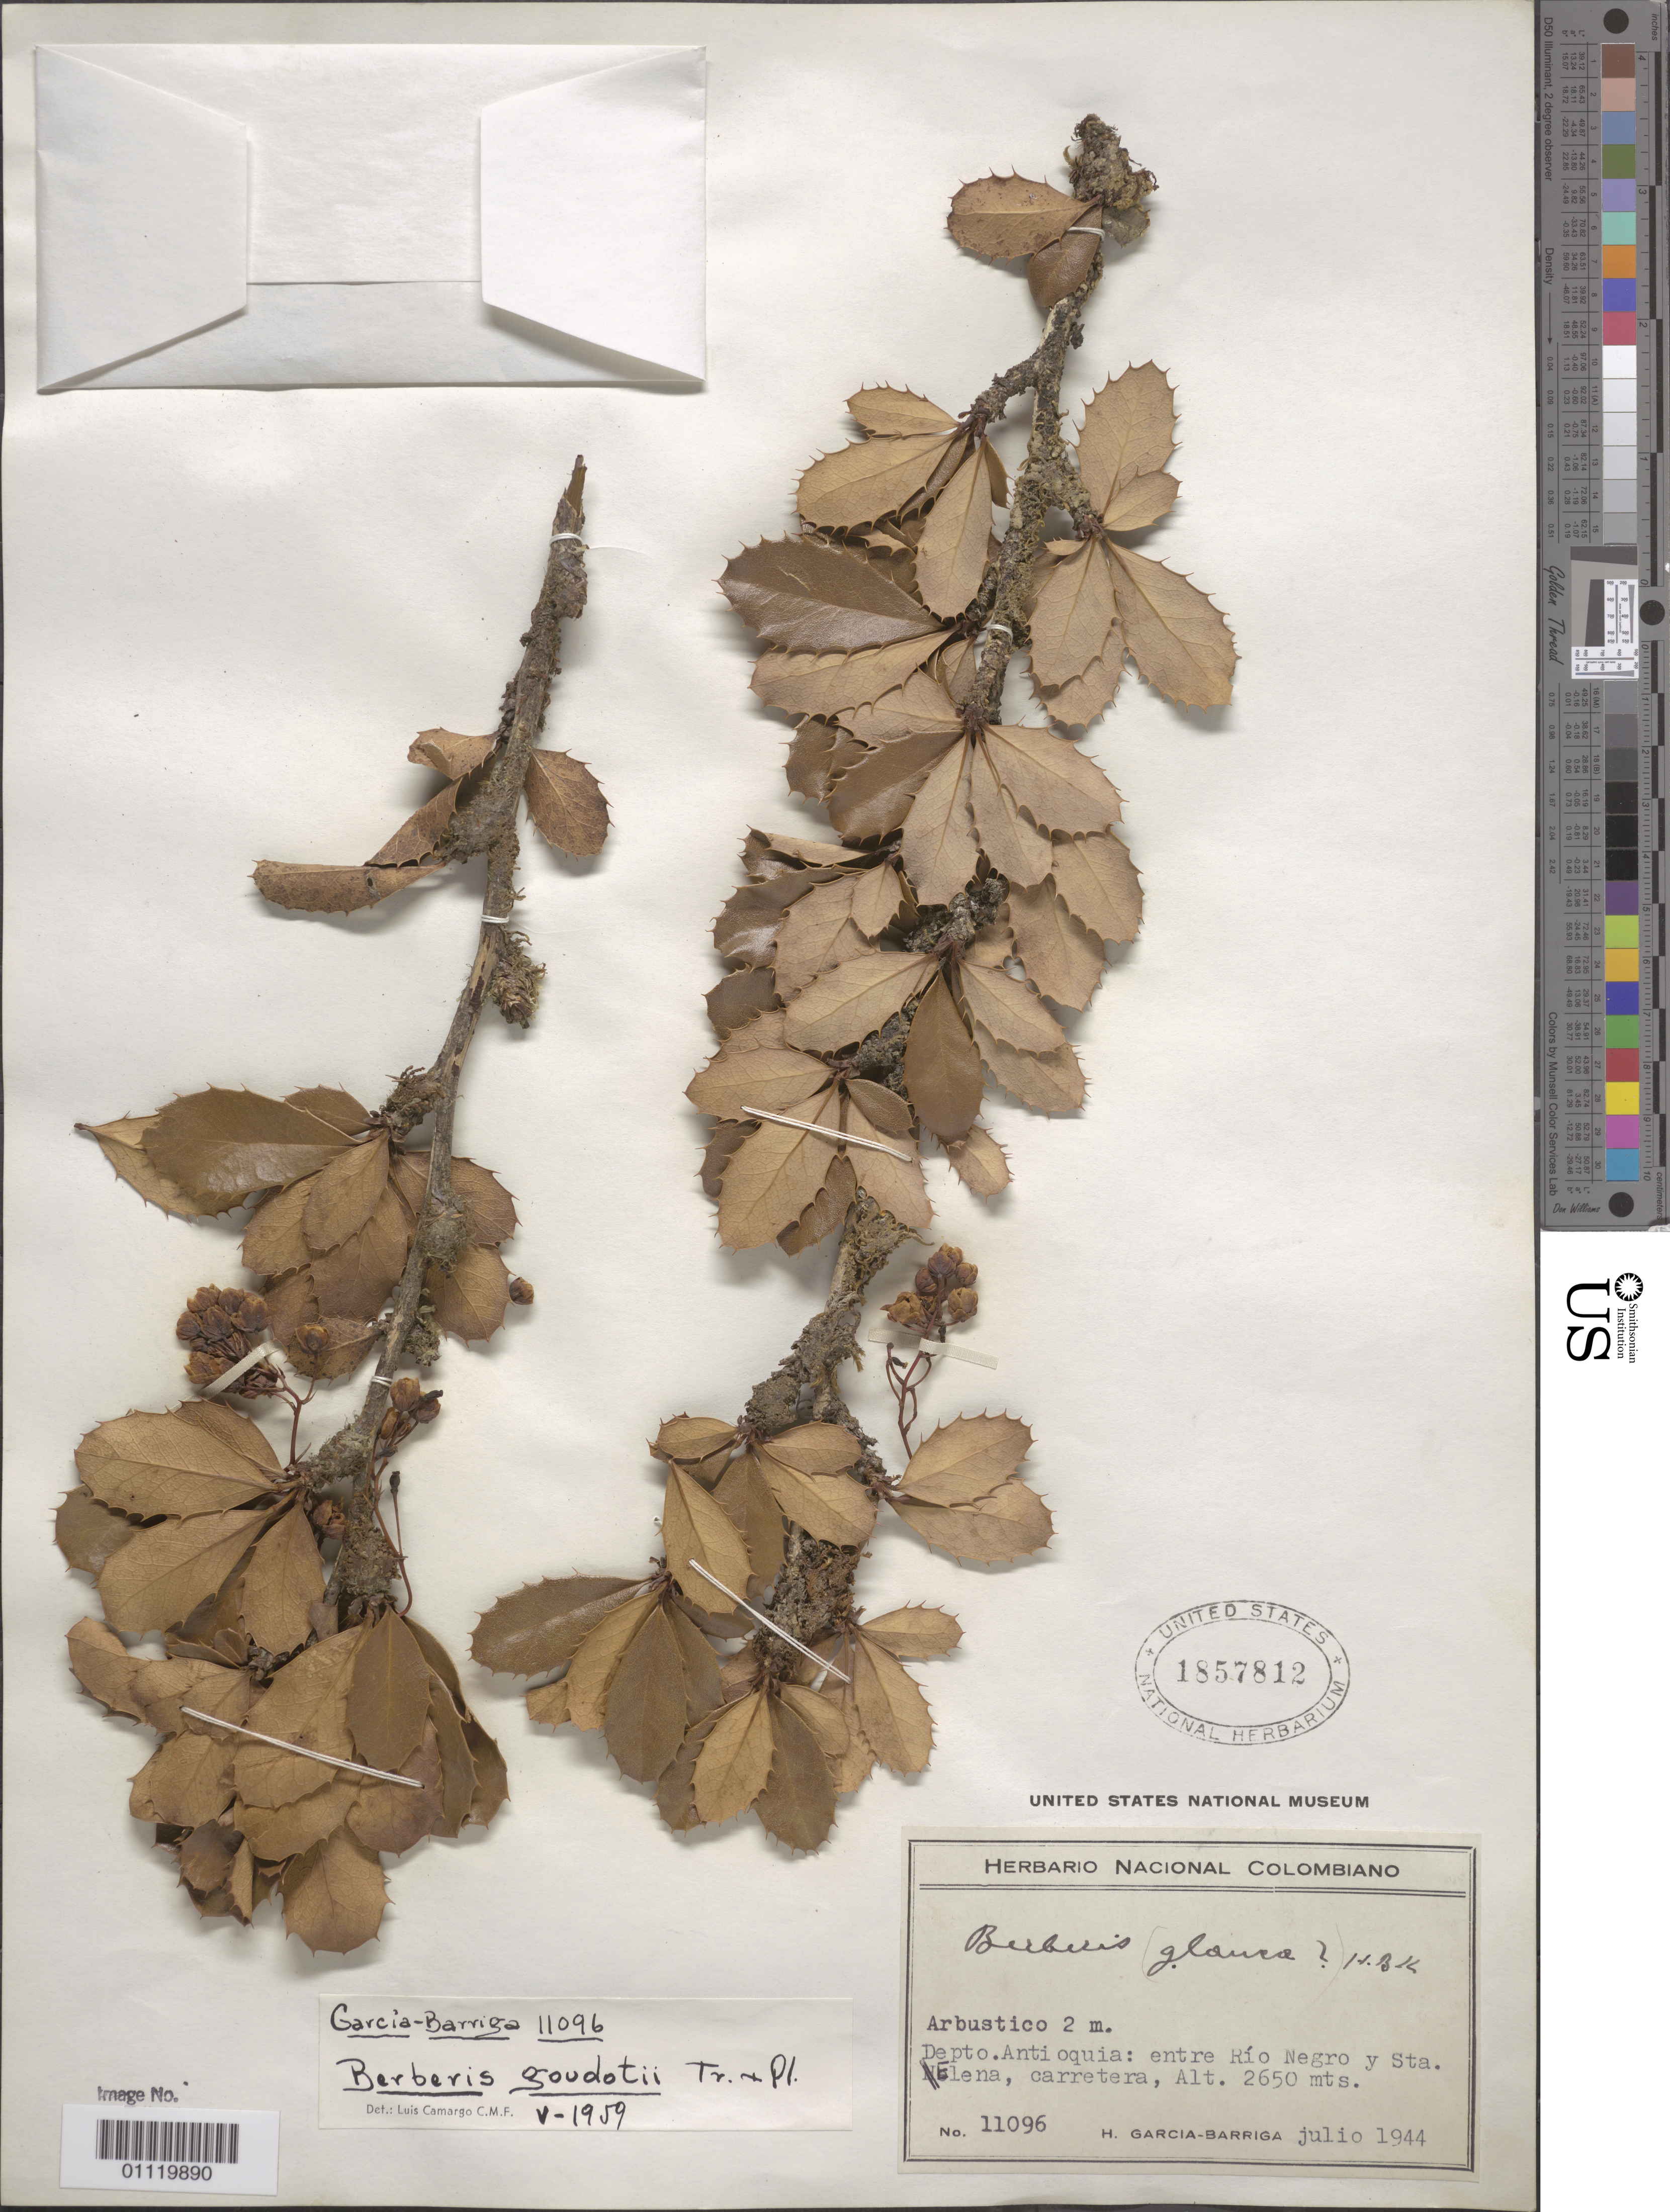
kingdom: Plantae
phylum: Tracheophyta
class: Magnoliopsida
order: Ranunculales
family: Berberidaceae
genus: Berberis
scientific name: Berberis goudotii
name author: Triana & Planch. ex Wedd.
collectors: H. García Barriga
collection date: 1944-07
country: Colombia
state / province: Antioquia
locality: Road between Rio Negro and Sta. Elena.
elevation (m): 2650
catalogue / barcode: US 1857812